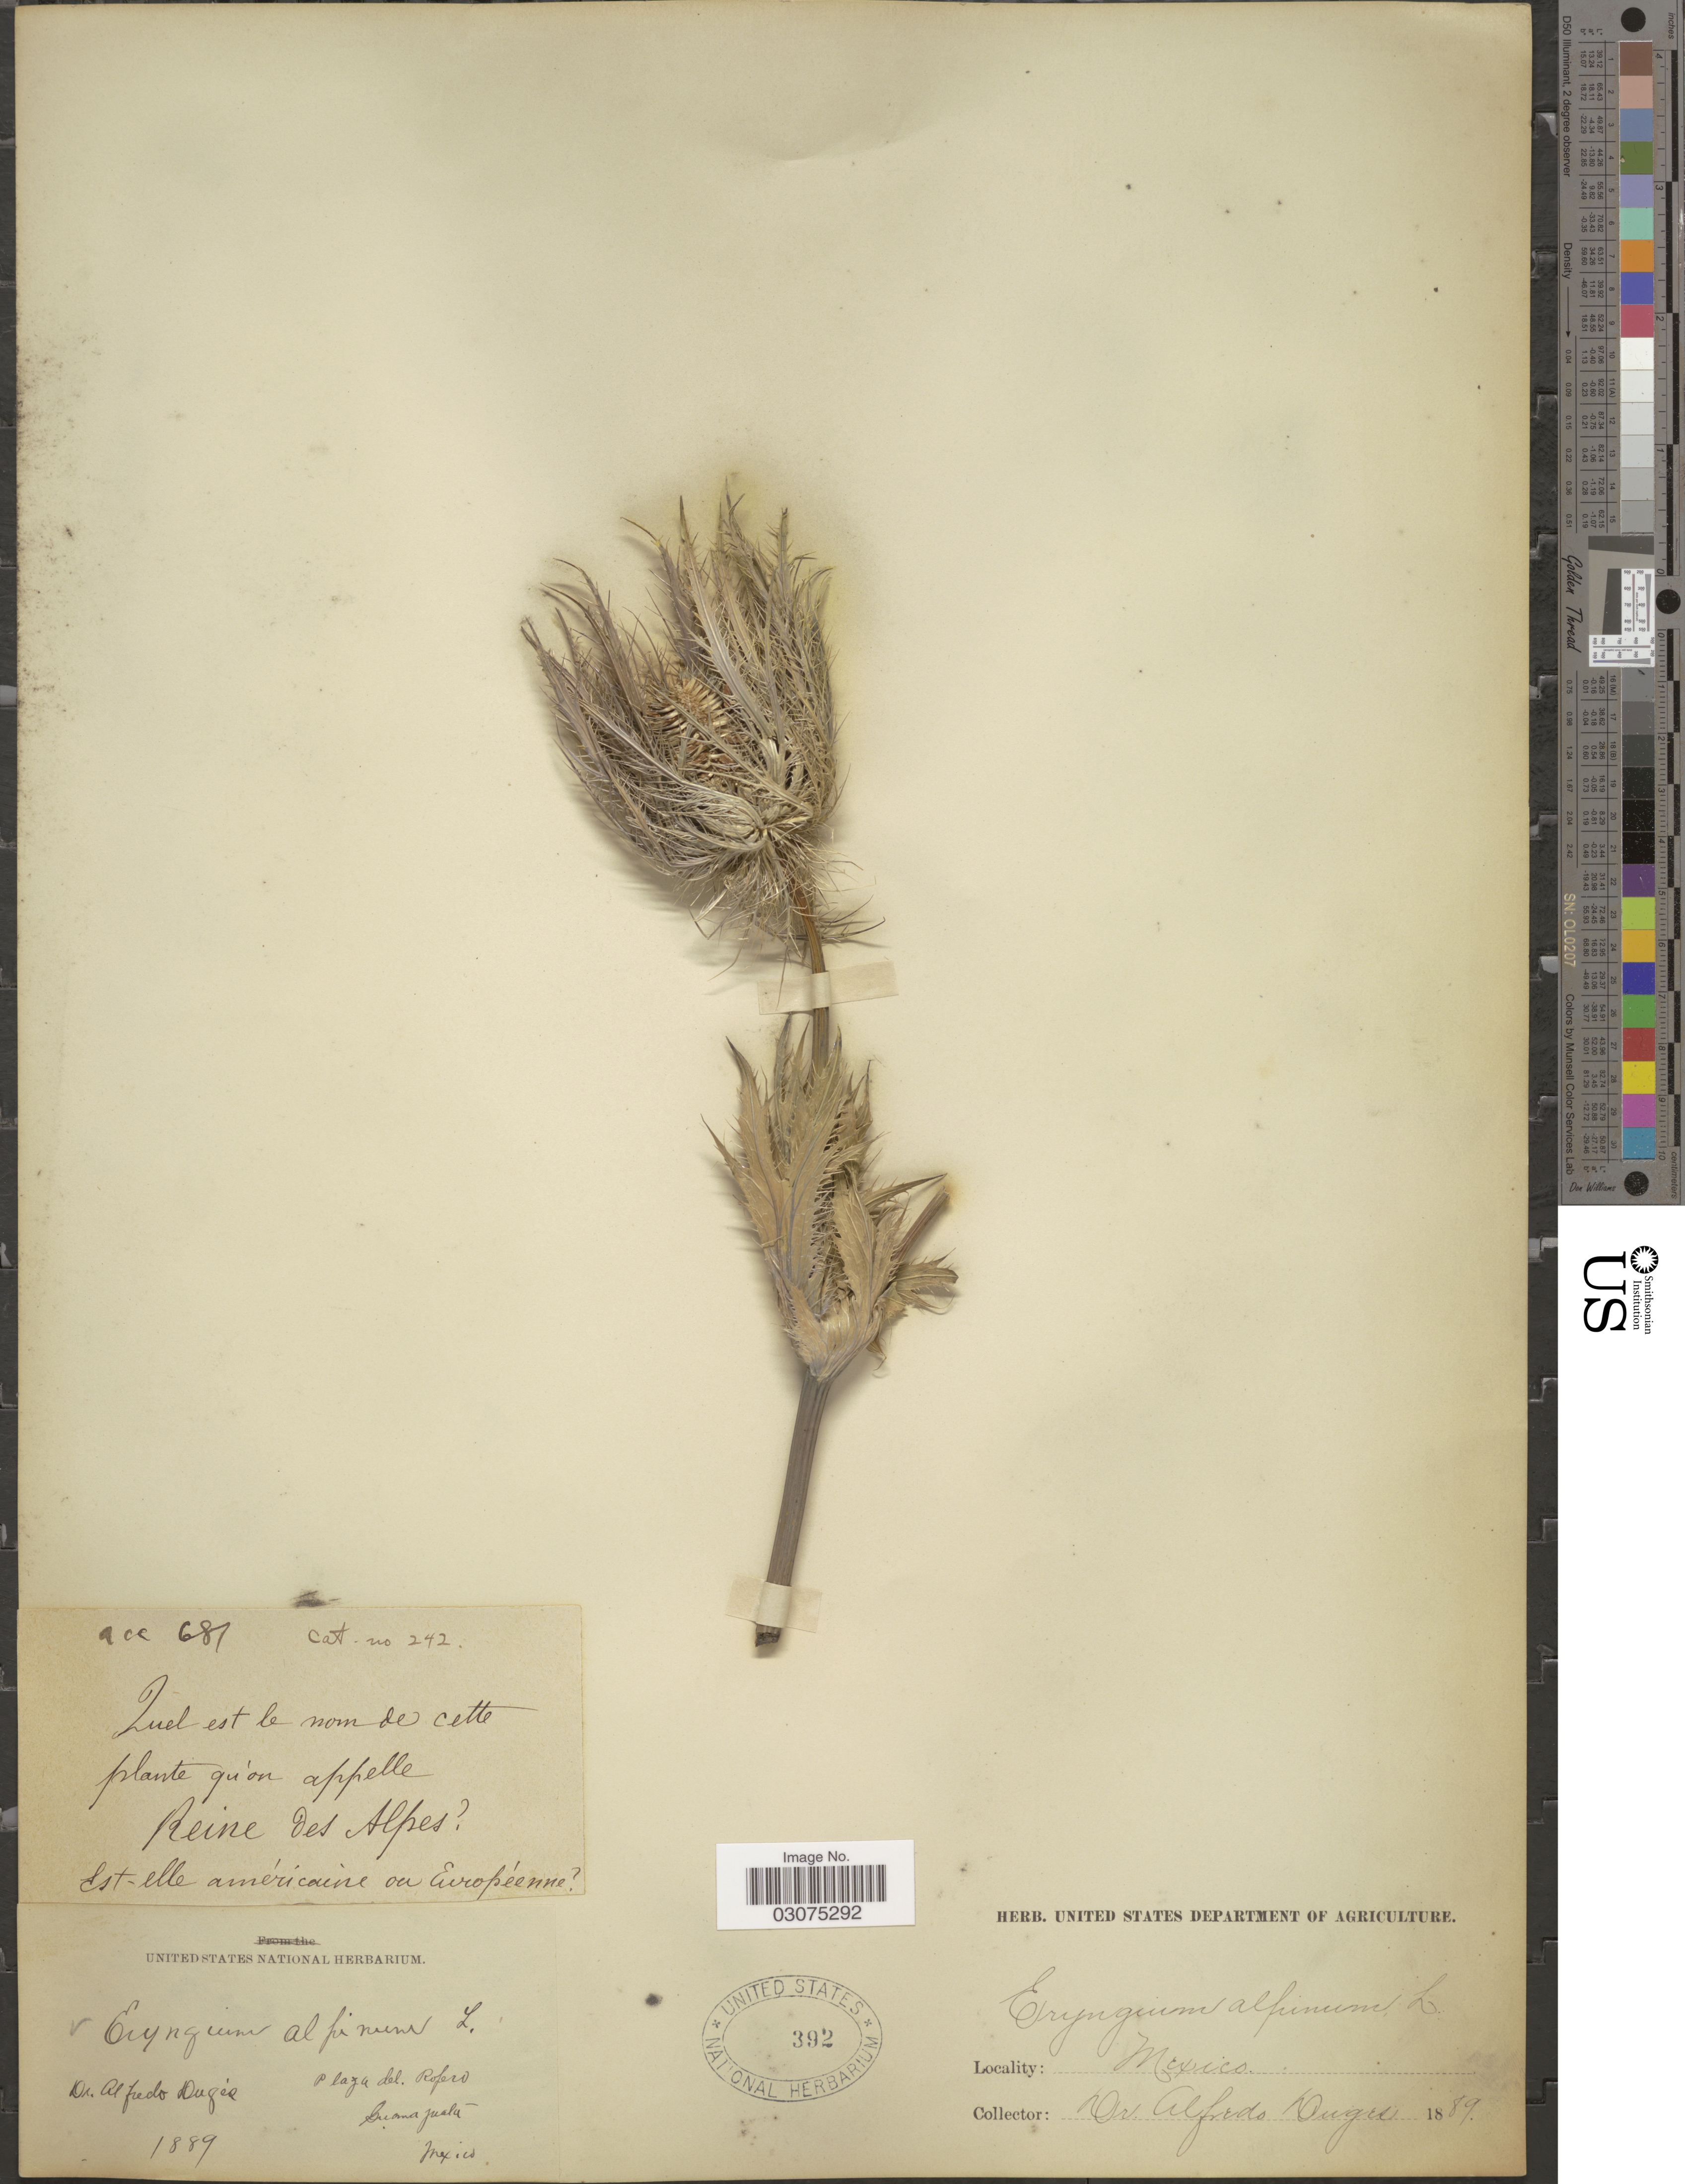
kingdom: Plantae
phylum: Tracheophyta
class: Magnoliopsida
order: Apiales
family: Apiaceae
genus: Eryngium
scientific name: Eryngium alpinum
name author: L.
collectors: A. Duges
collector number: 681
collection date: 1889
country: Mexico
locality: Plaza del Rofero, Guanajuato. Reine des Alpes [unsure placement].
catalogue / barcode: US 392